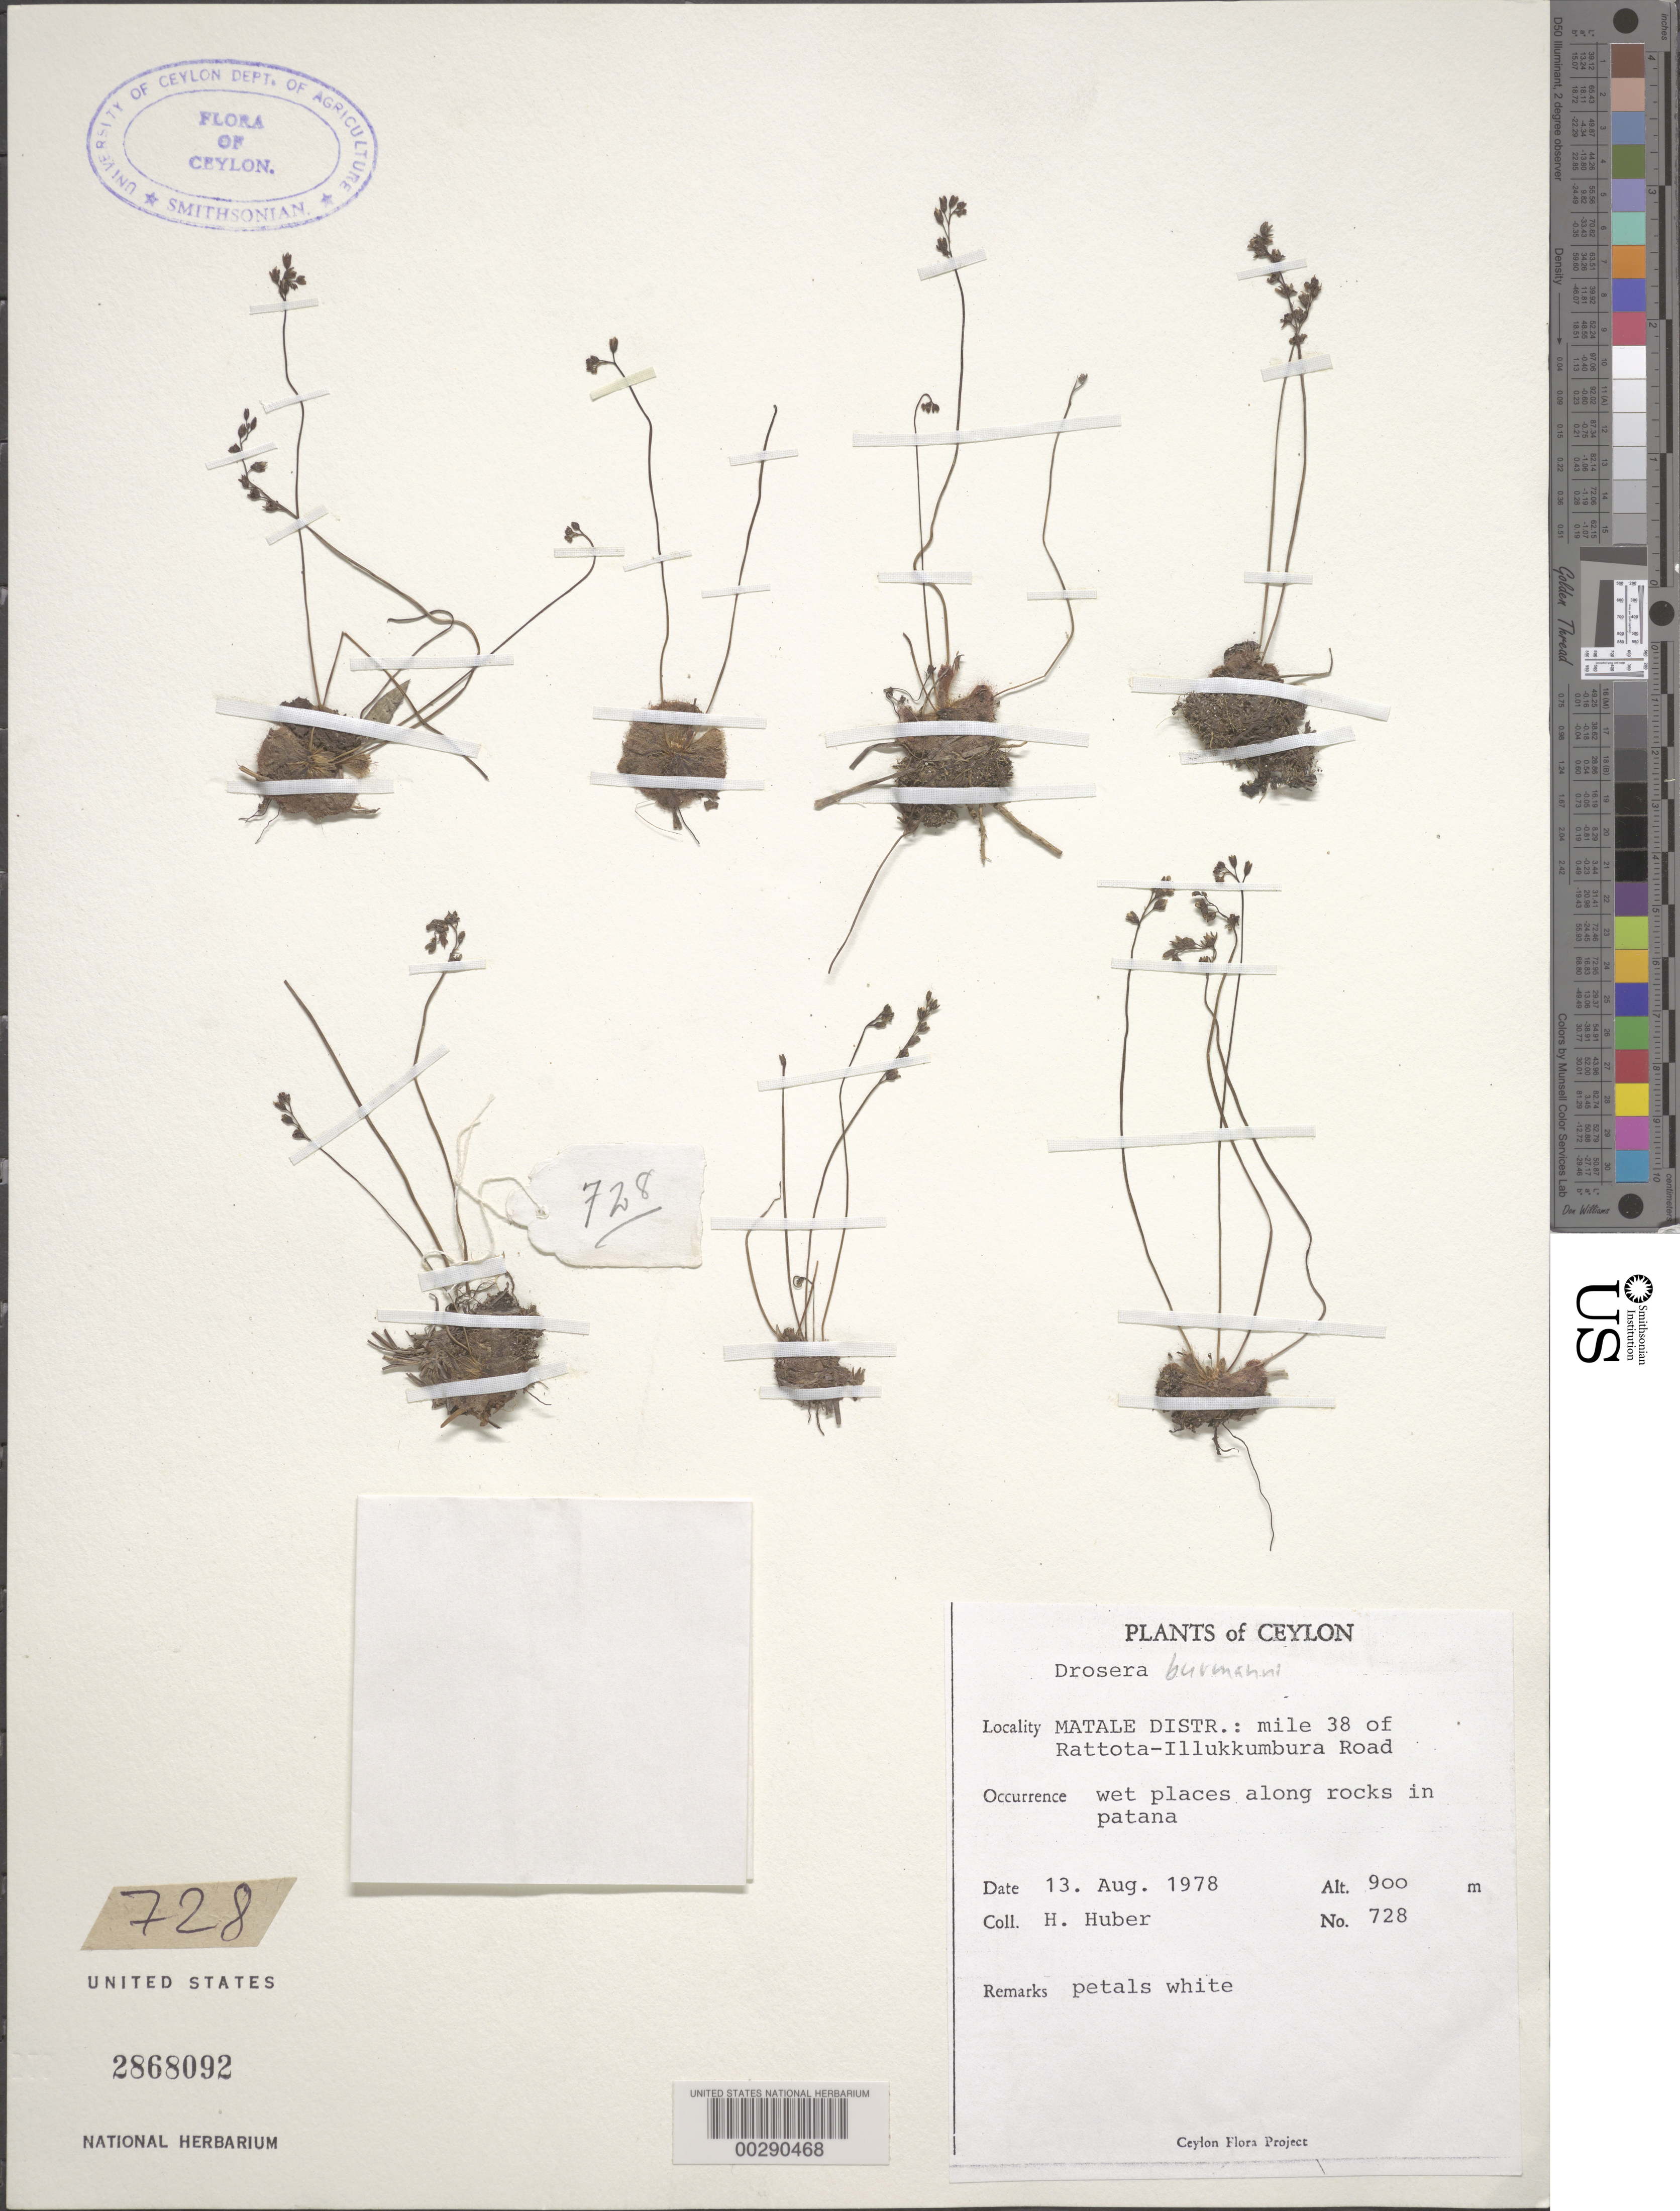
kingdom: Plantae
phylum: Tracheophyta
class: Magnoliopsida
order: Caryophyllales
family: Droseraceae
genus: Drosera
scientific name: Drosera sp.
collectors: H. Huber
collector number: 728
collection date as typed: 13 Aug 1978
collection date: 1978-08-13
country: Sri Lanka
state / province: Central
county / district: Matale Dist.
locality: Mile 38 of rattota - illukkumbura road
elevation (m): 900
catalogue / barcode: US 2868092